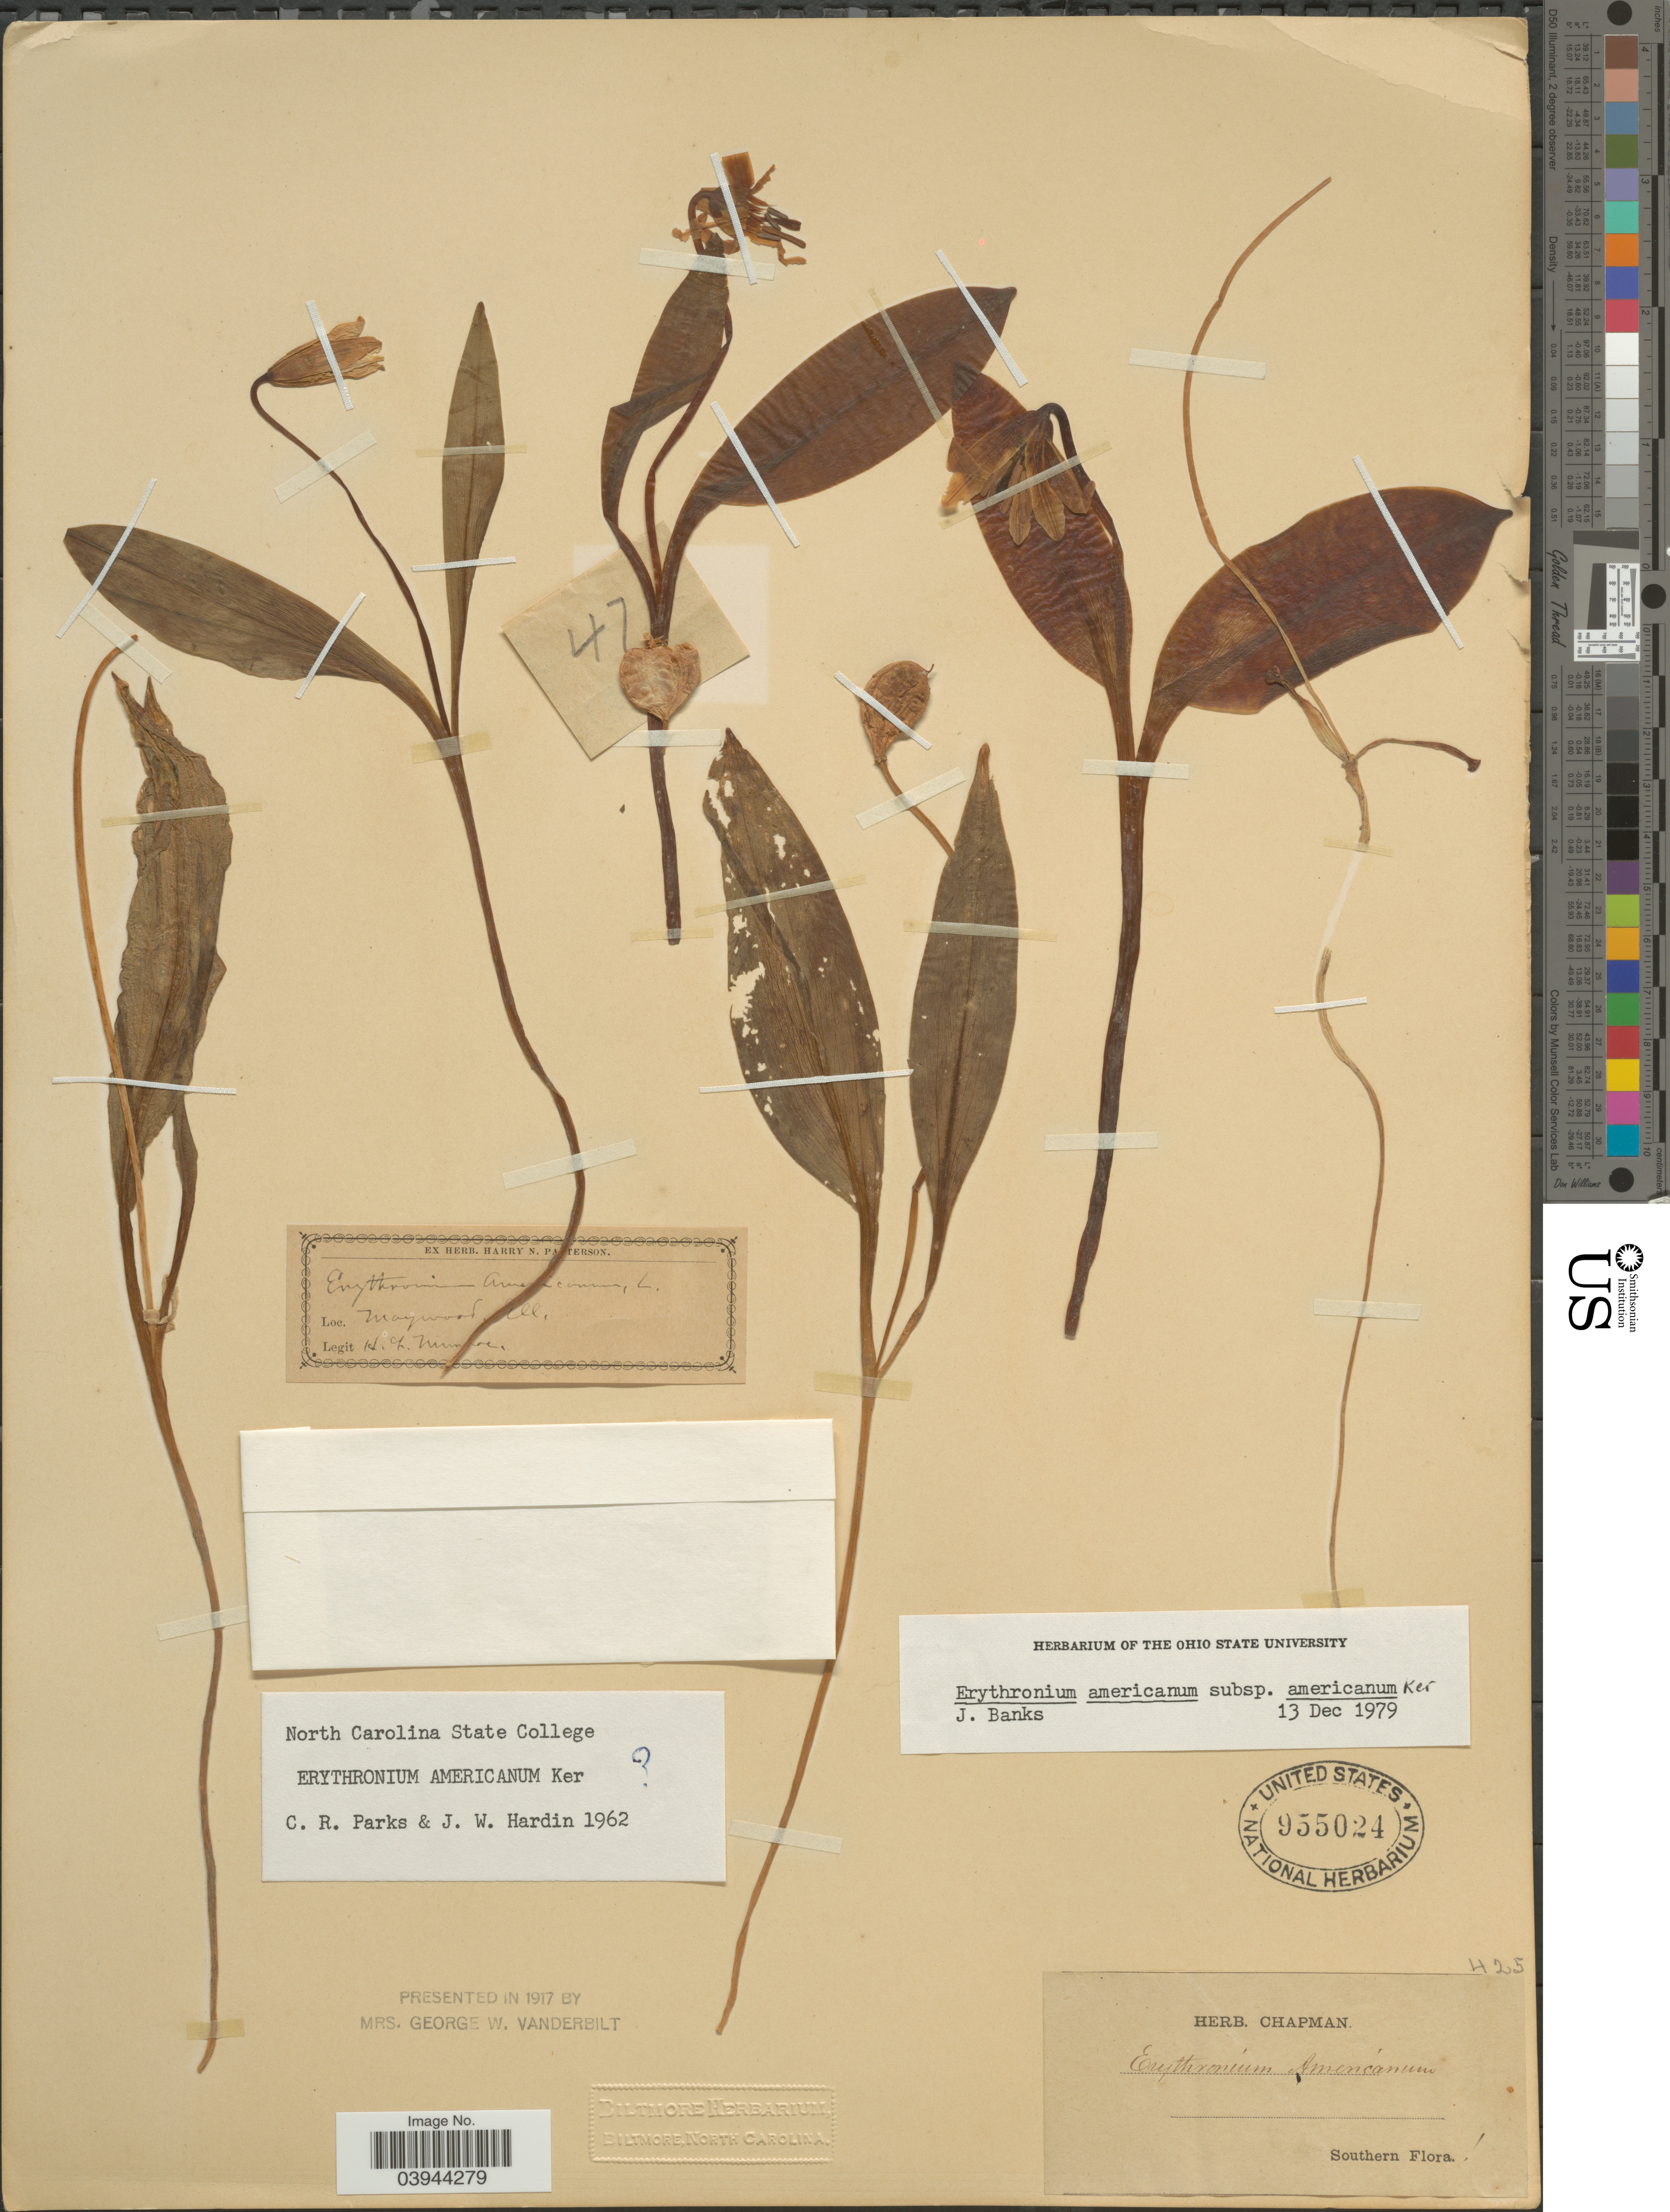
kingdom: Plantae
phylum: Tracheophyta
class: Liliopsida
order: Liliales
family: Liliaceae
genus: Erythronium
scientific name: Erythronium americanum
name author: Ker Gawl.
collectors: H. Munroe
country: United States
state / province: Illinois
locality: Maywood. Southern.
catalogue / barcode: US 955024